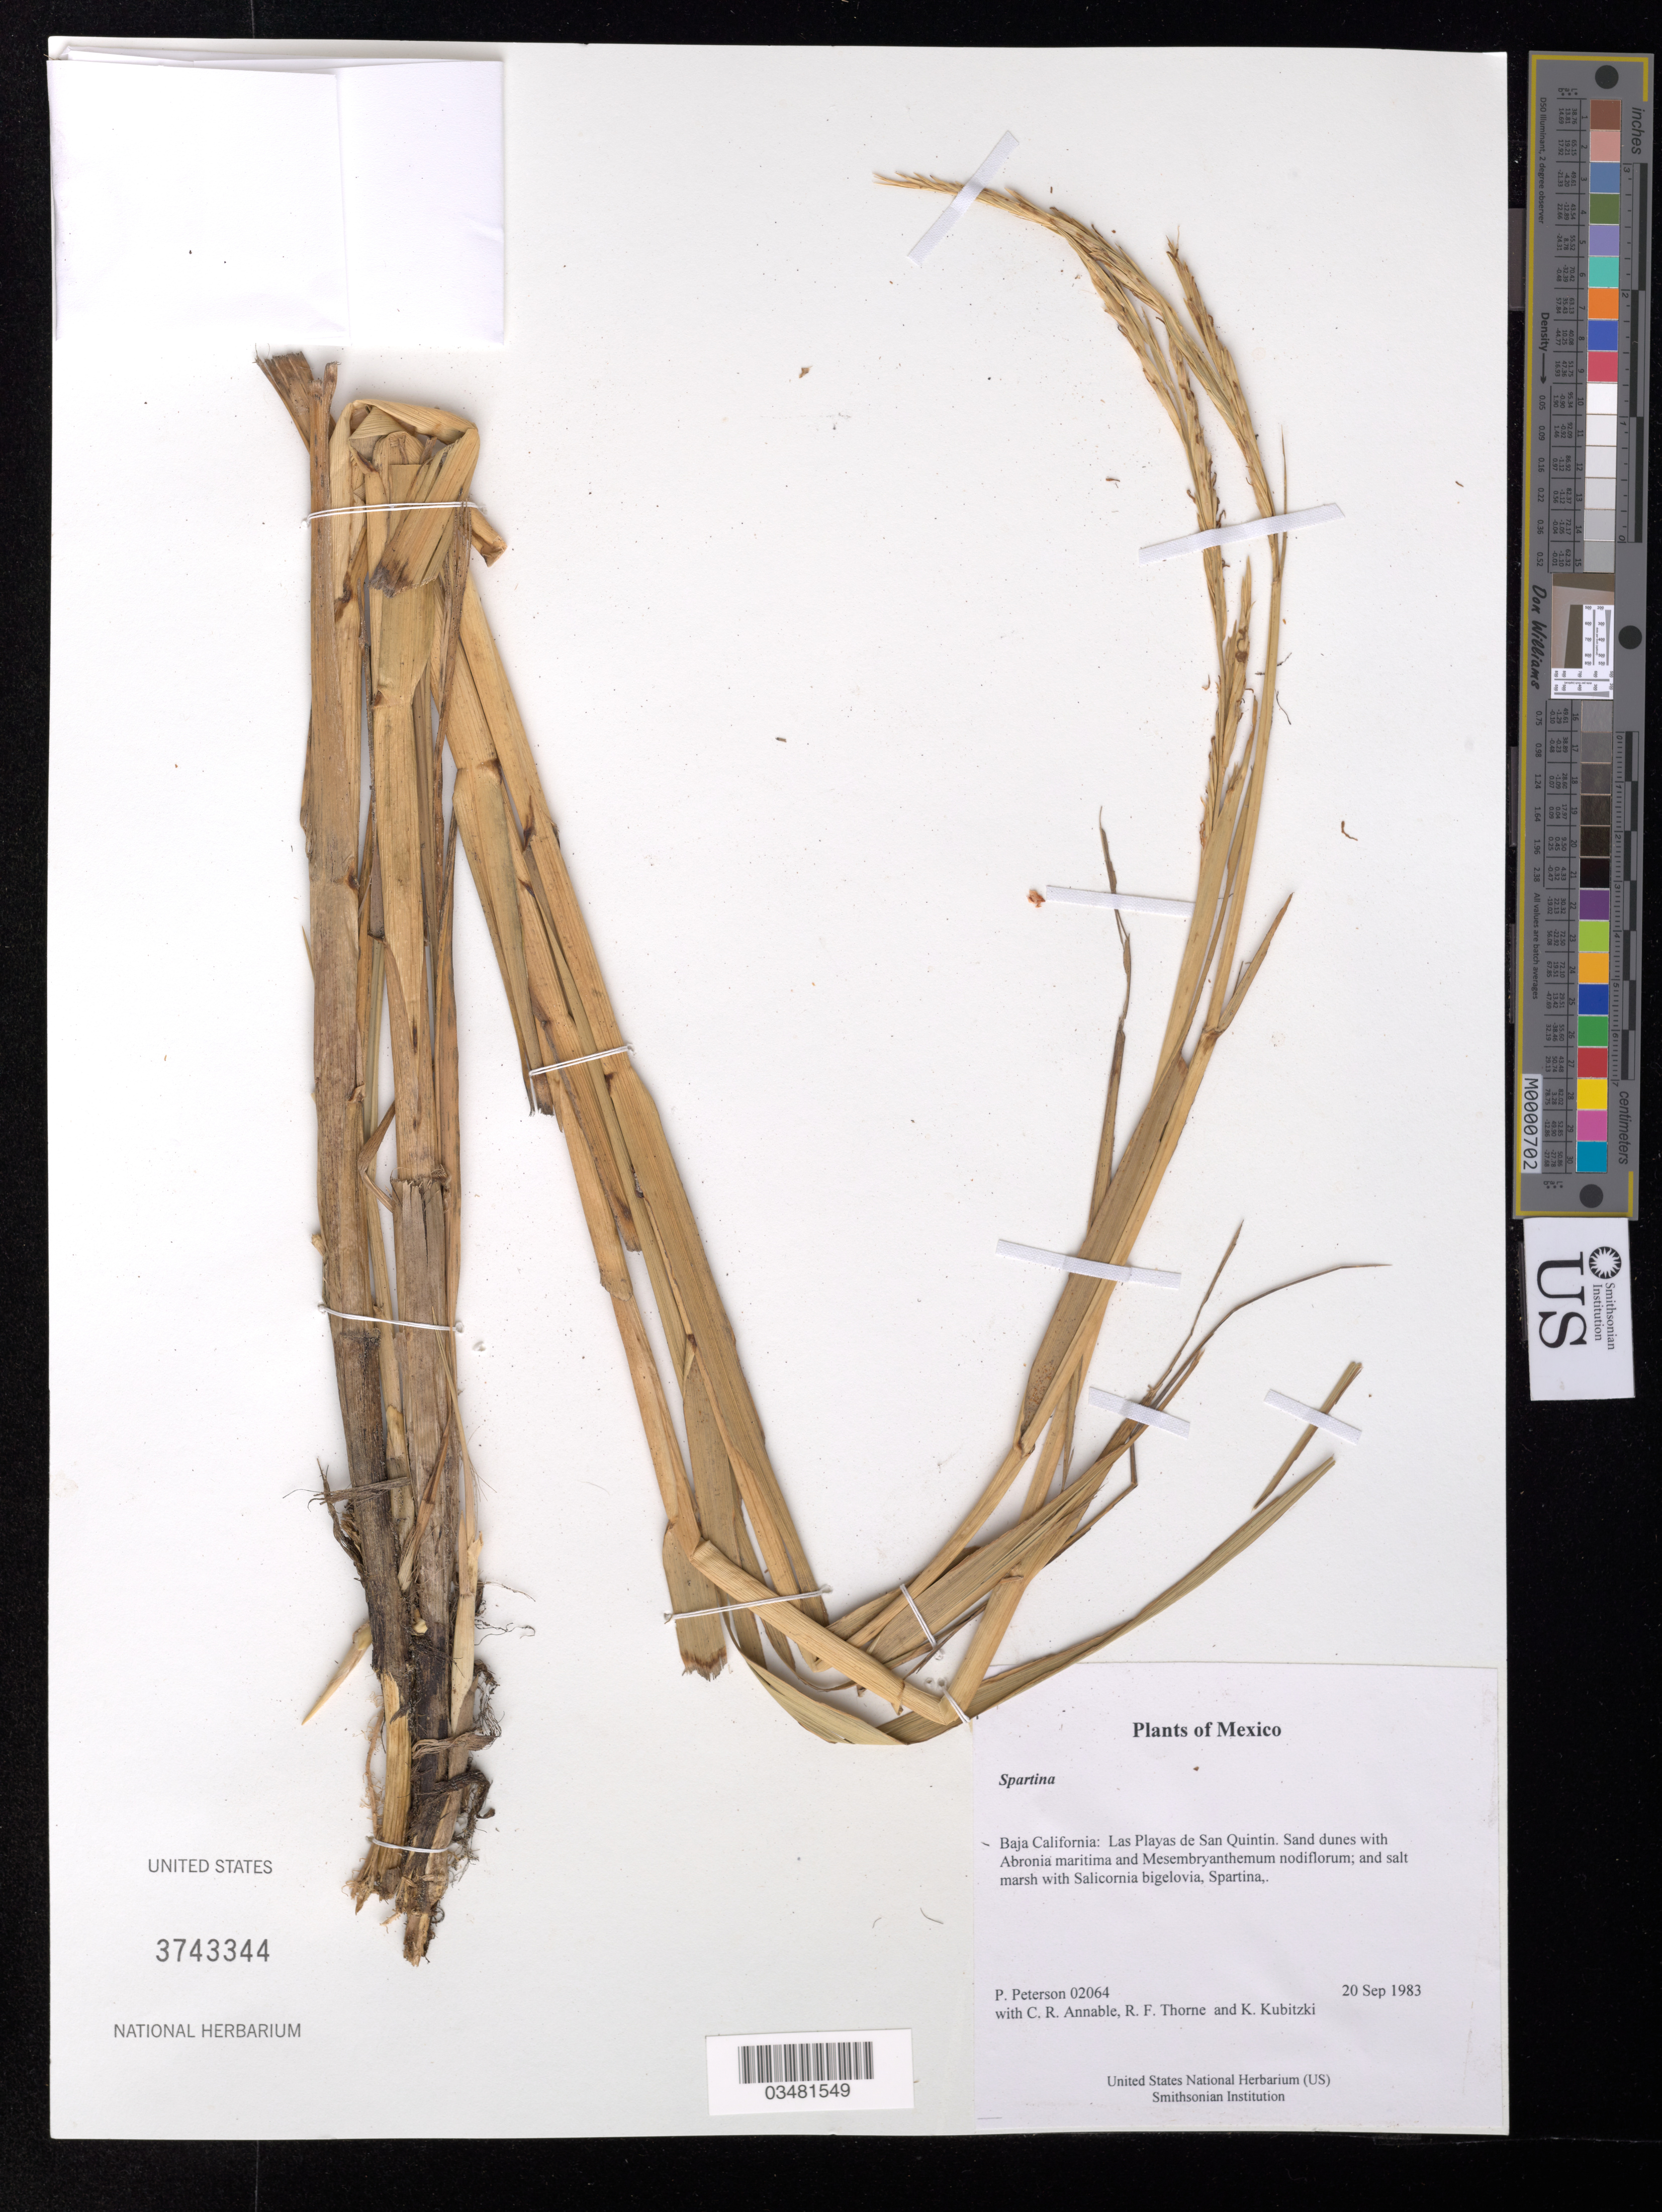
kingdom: Plantae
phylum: Tracheophyta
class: Liliopsida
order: Poales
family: Poaceae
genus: Spartina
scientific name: Spartina sp.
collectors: P. M. Peterson, C. R. Annable, R. F. Thorne & K. Kubitzki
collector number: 02064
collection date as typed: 20 Sep 1983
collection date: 1983-09-20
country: Mexico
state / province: Baja California Norte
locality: Las Playas de San Quintin.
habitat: Sand dunes with Abronia maritima and Mesembryanthemum nodiflorum; and salt marsh with Salicornia bigelovia, Spartina,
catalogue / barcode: US 3743344